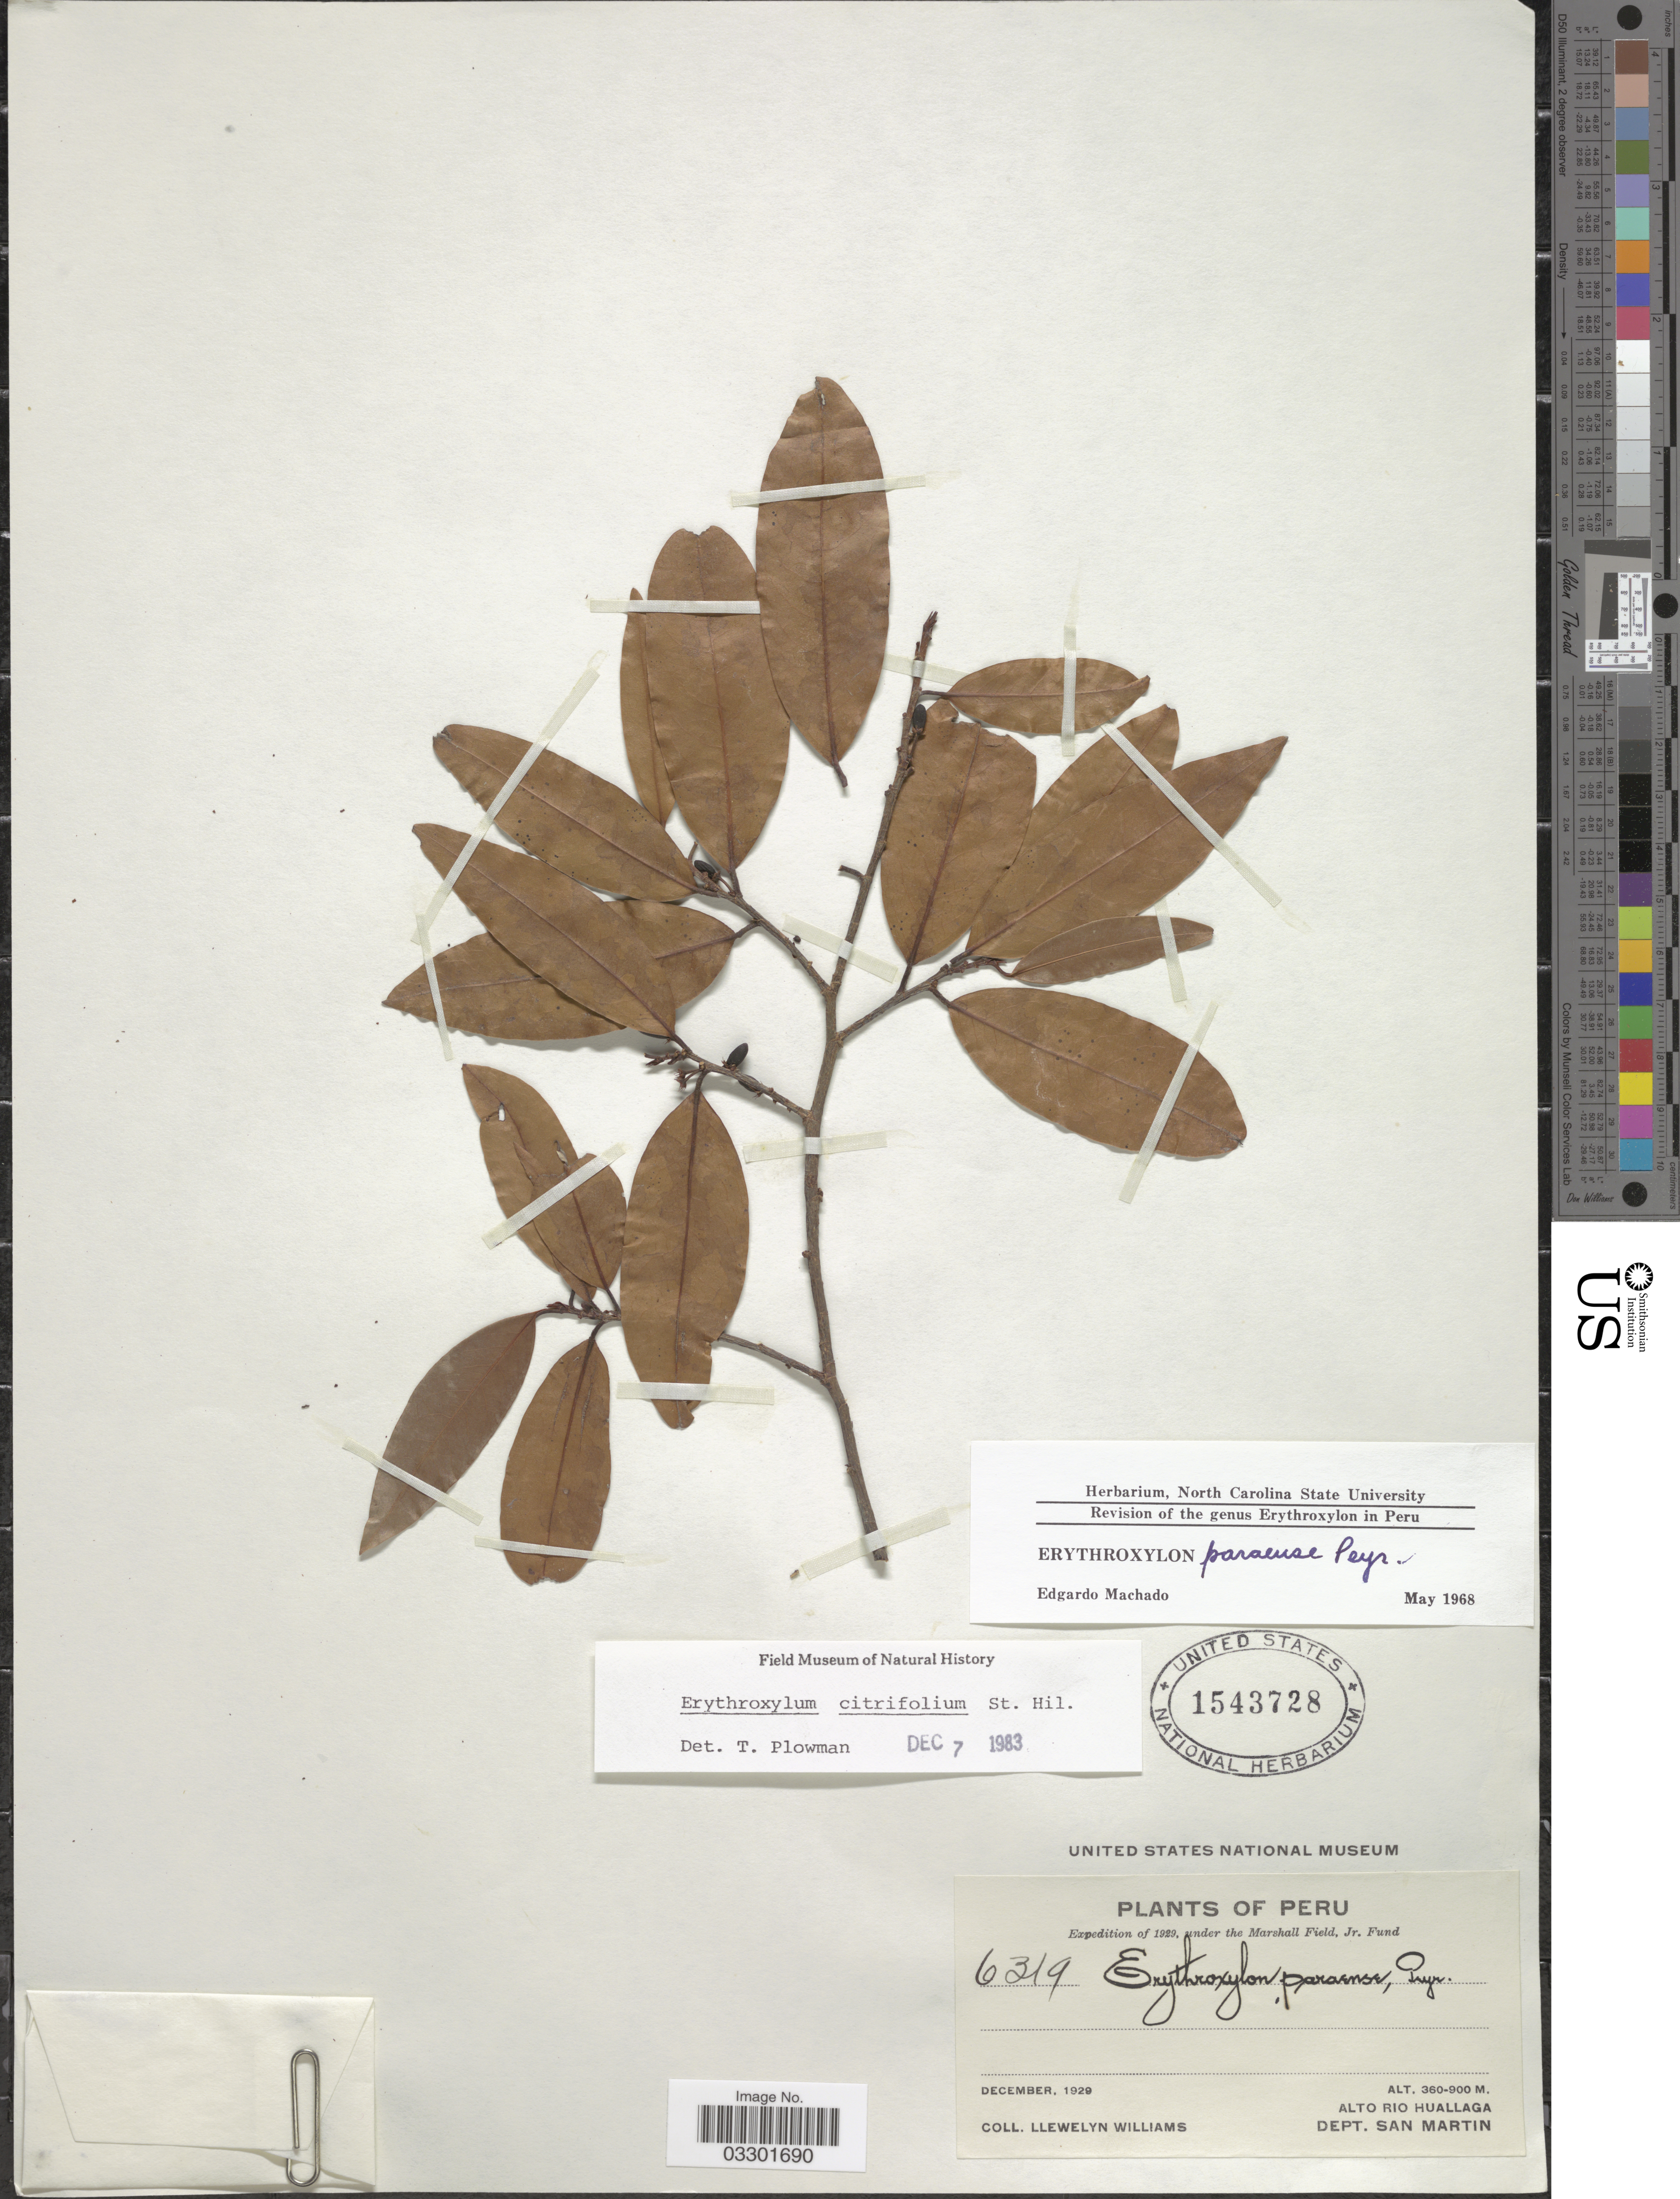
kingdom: Plantae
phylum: Tracheophyta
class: Magnoliopsida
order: Malpighiales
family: Erythroxylaceae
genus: Erythroxylum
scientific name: Erythroxylum citrifolium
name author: A. St.-Hil.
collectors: Ll. Williams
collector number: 6319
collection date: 1929-12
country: Peru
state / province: San Martín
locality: Alto Rio Huallaga. Dept. San Martin.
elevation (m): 360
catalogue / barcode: US 1543728